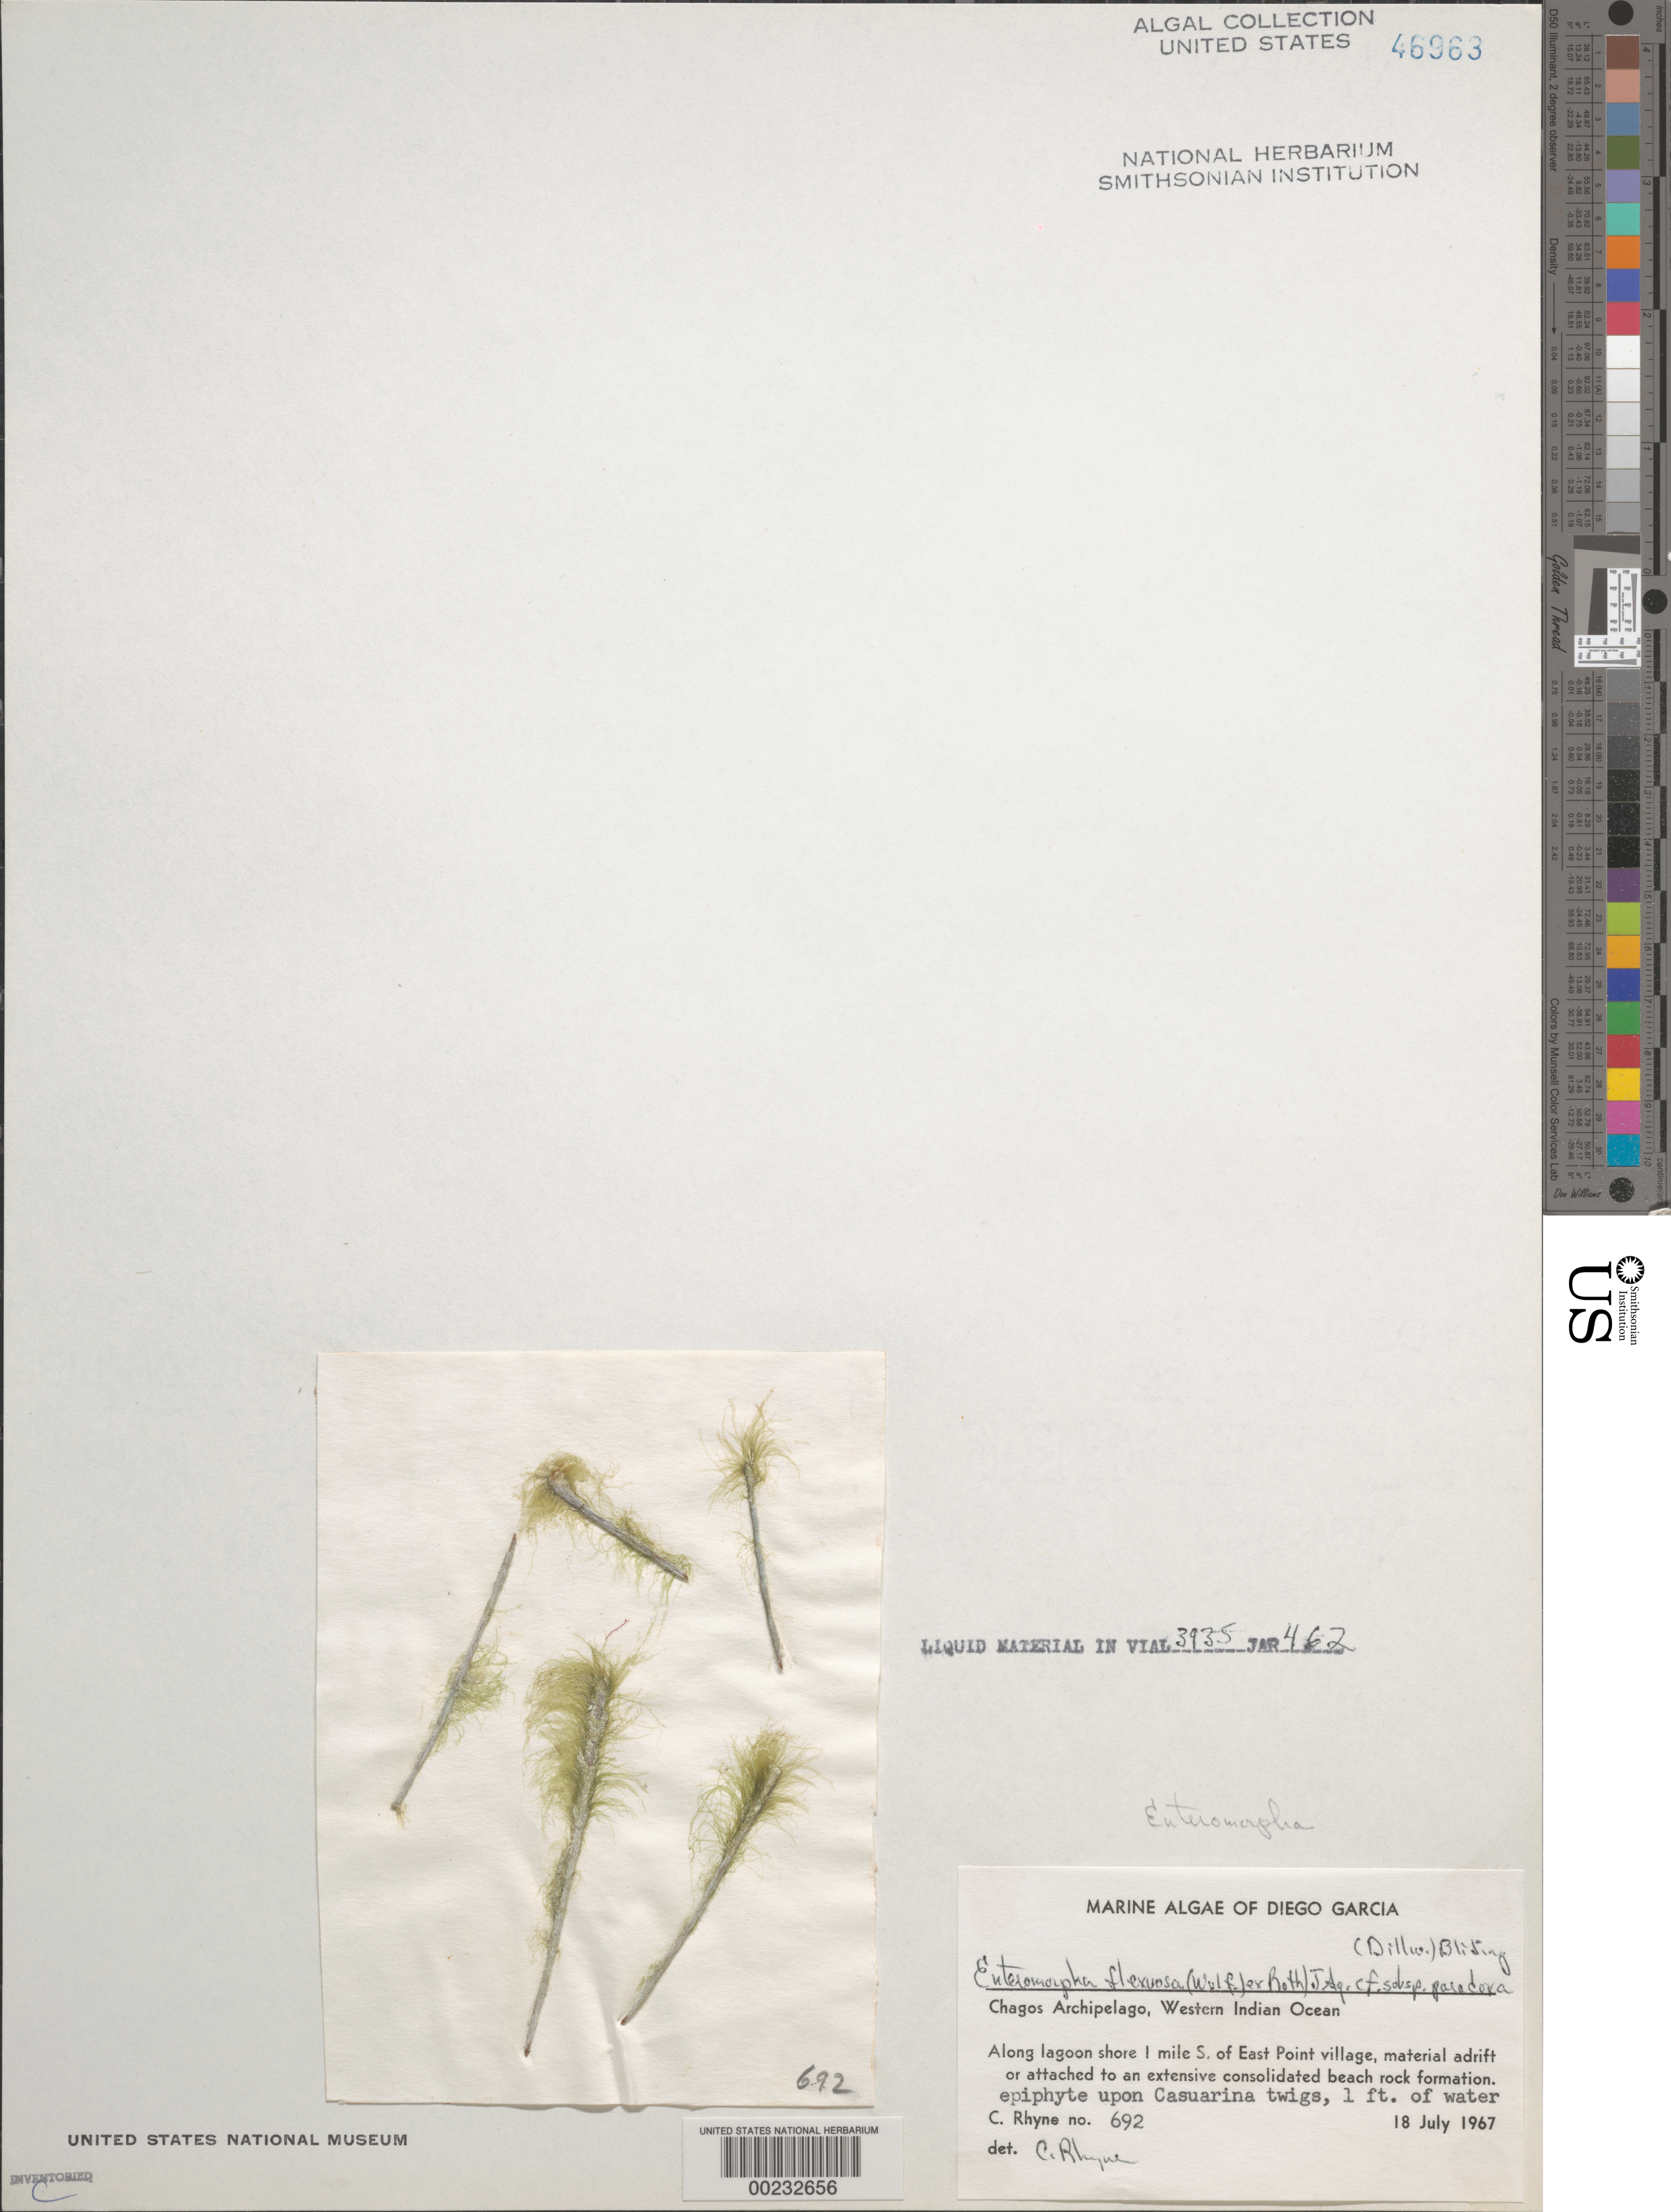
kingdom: Plantae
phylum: Chlorophyta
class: Ulvophyceae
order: Ulvales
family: Ulvaceae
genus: Ulva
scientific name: Ulva flexuosa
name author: Wulfen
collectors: C. Rhyne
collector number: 692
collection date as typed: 18 Jul 1967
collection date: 1967-07-18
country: British Indian Ocean Territory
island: Diego Garcia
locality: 1 mile south of East Point Village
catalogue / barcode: US 46963